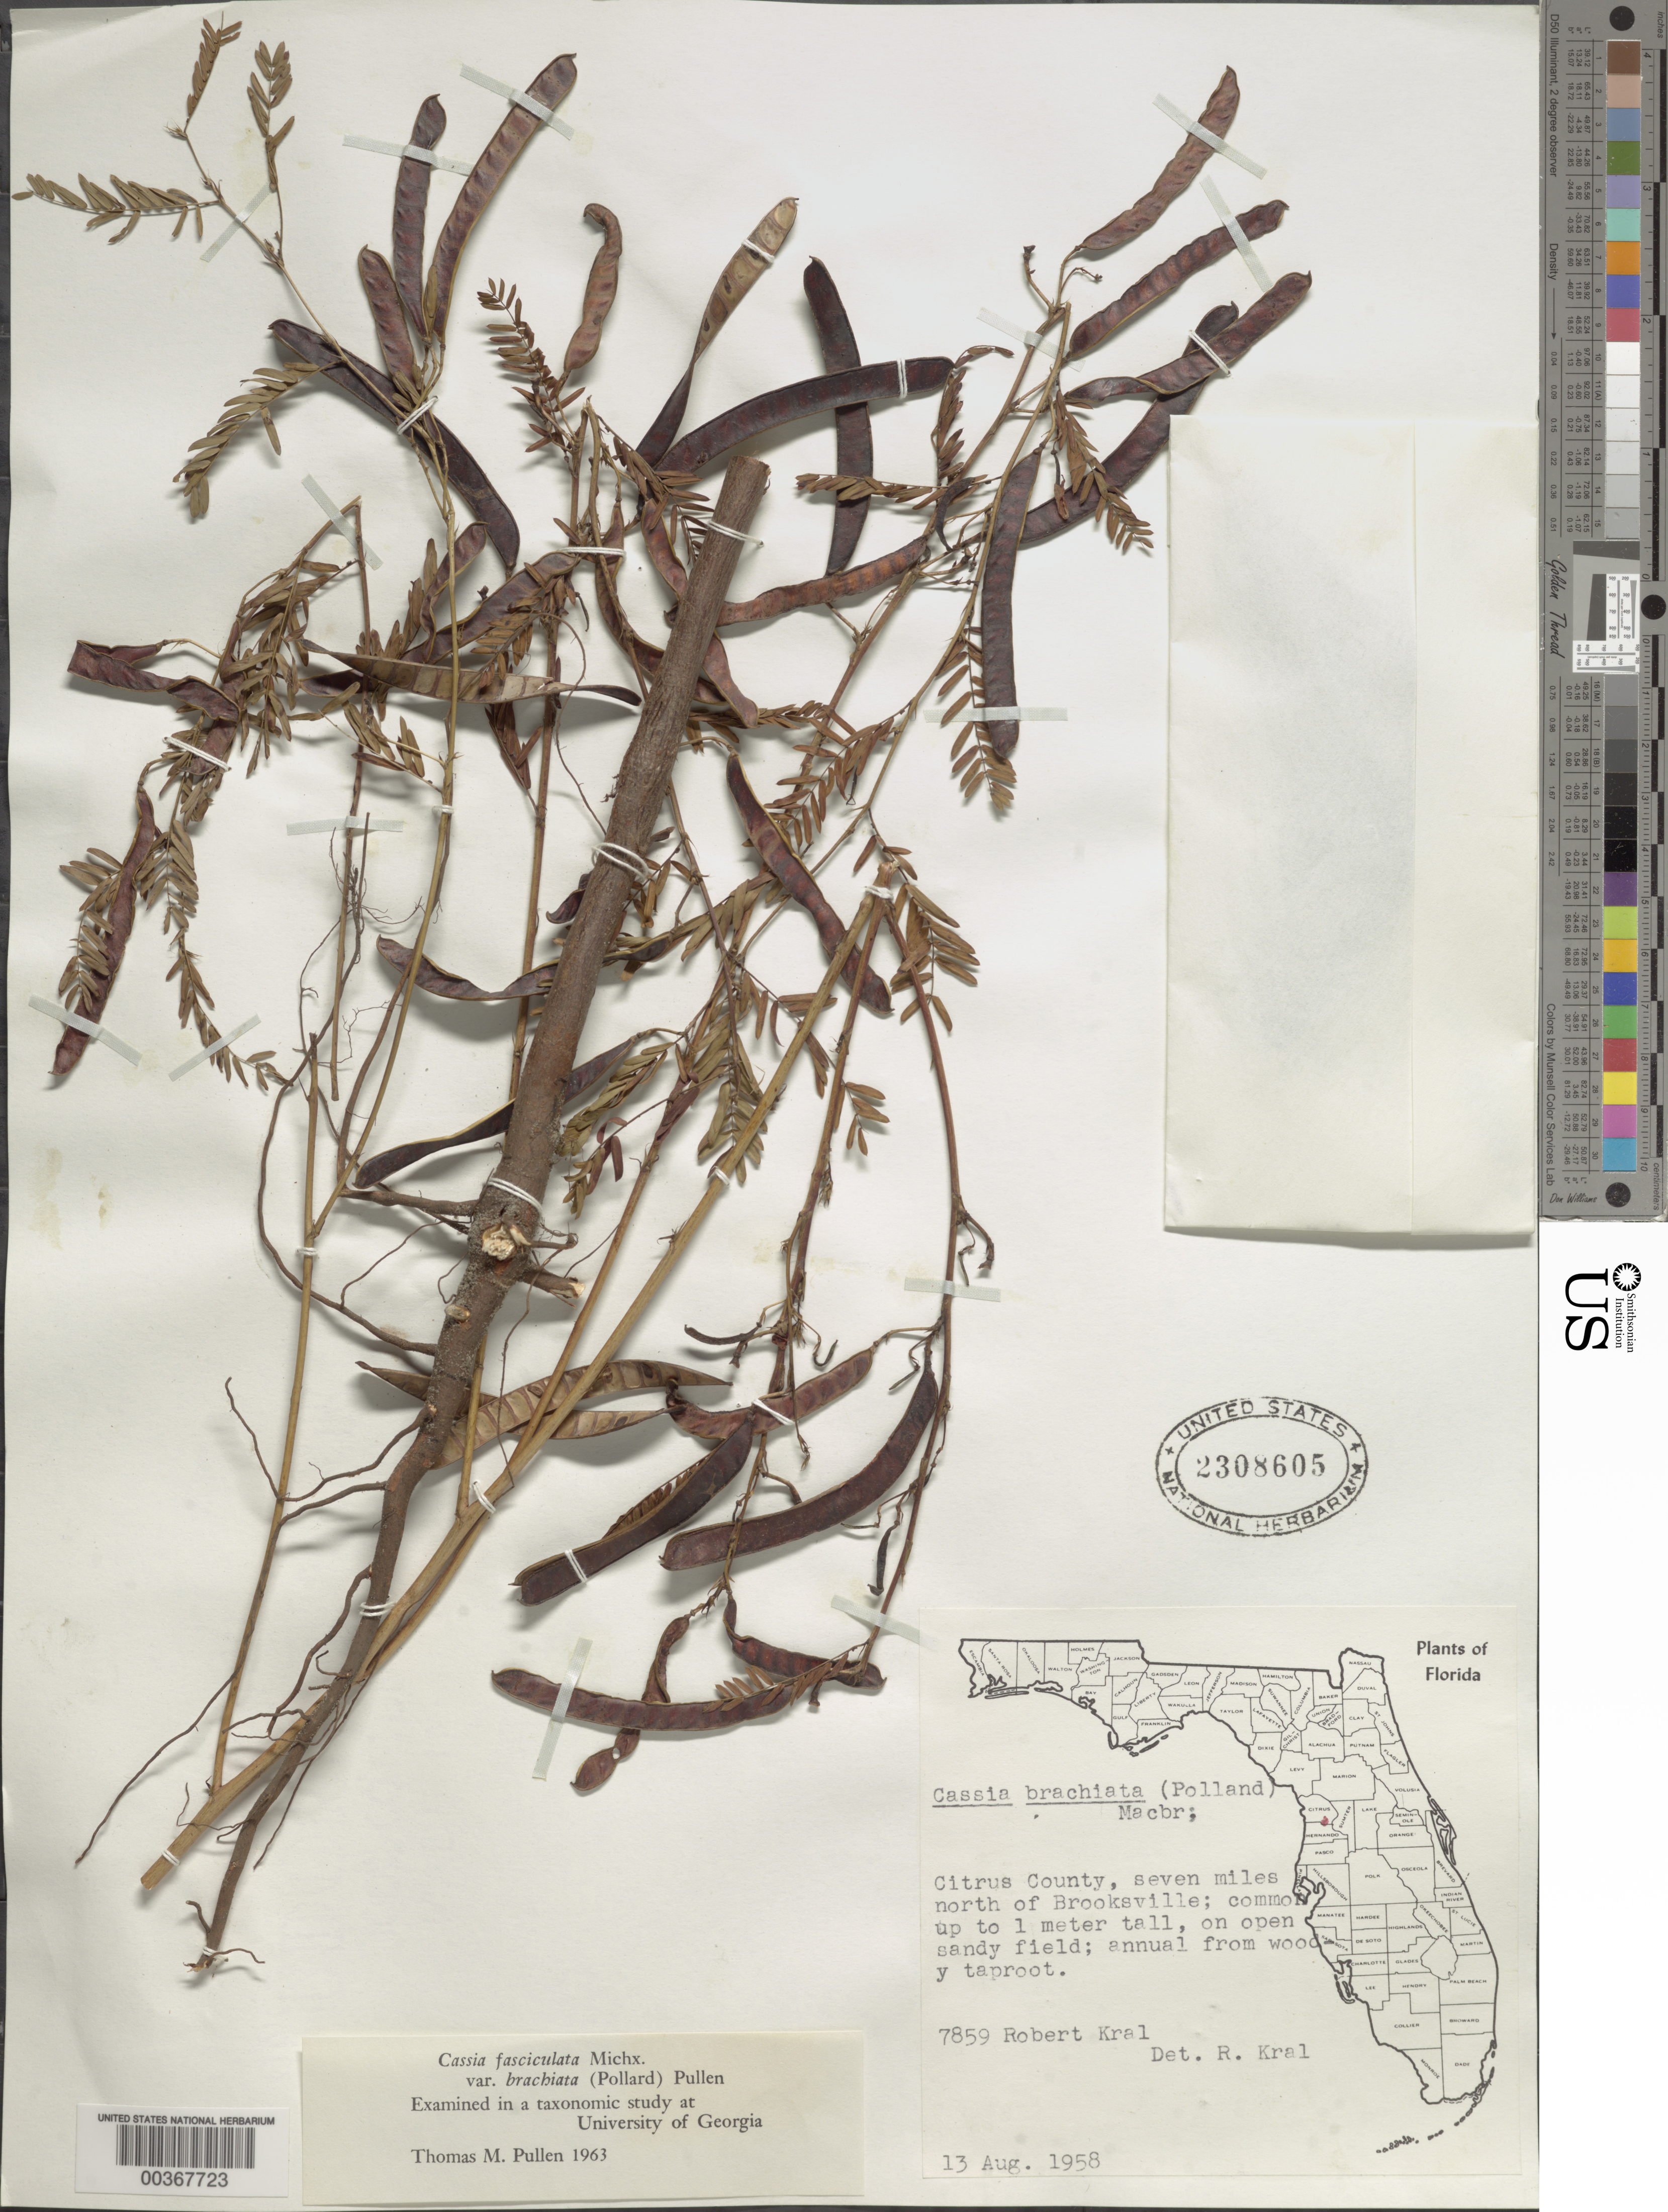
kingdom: Plantae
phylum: Tracheophyta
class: Magnoliopsida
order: Fabales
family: Fabaceae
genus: Chamaecrista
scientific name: Chamaecrista fasciculata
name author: (Michx.) Greene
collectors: R. Kral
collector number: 7859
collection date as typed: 13 Aug 1958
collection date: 1958-08-13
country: United States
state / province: Florida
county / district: Citrus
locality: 7 mi n of brooksville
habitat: Open sandy field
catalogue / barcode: US 2308605